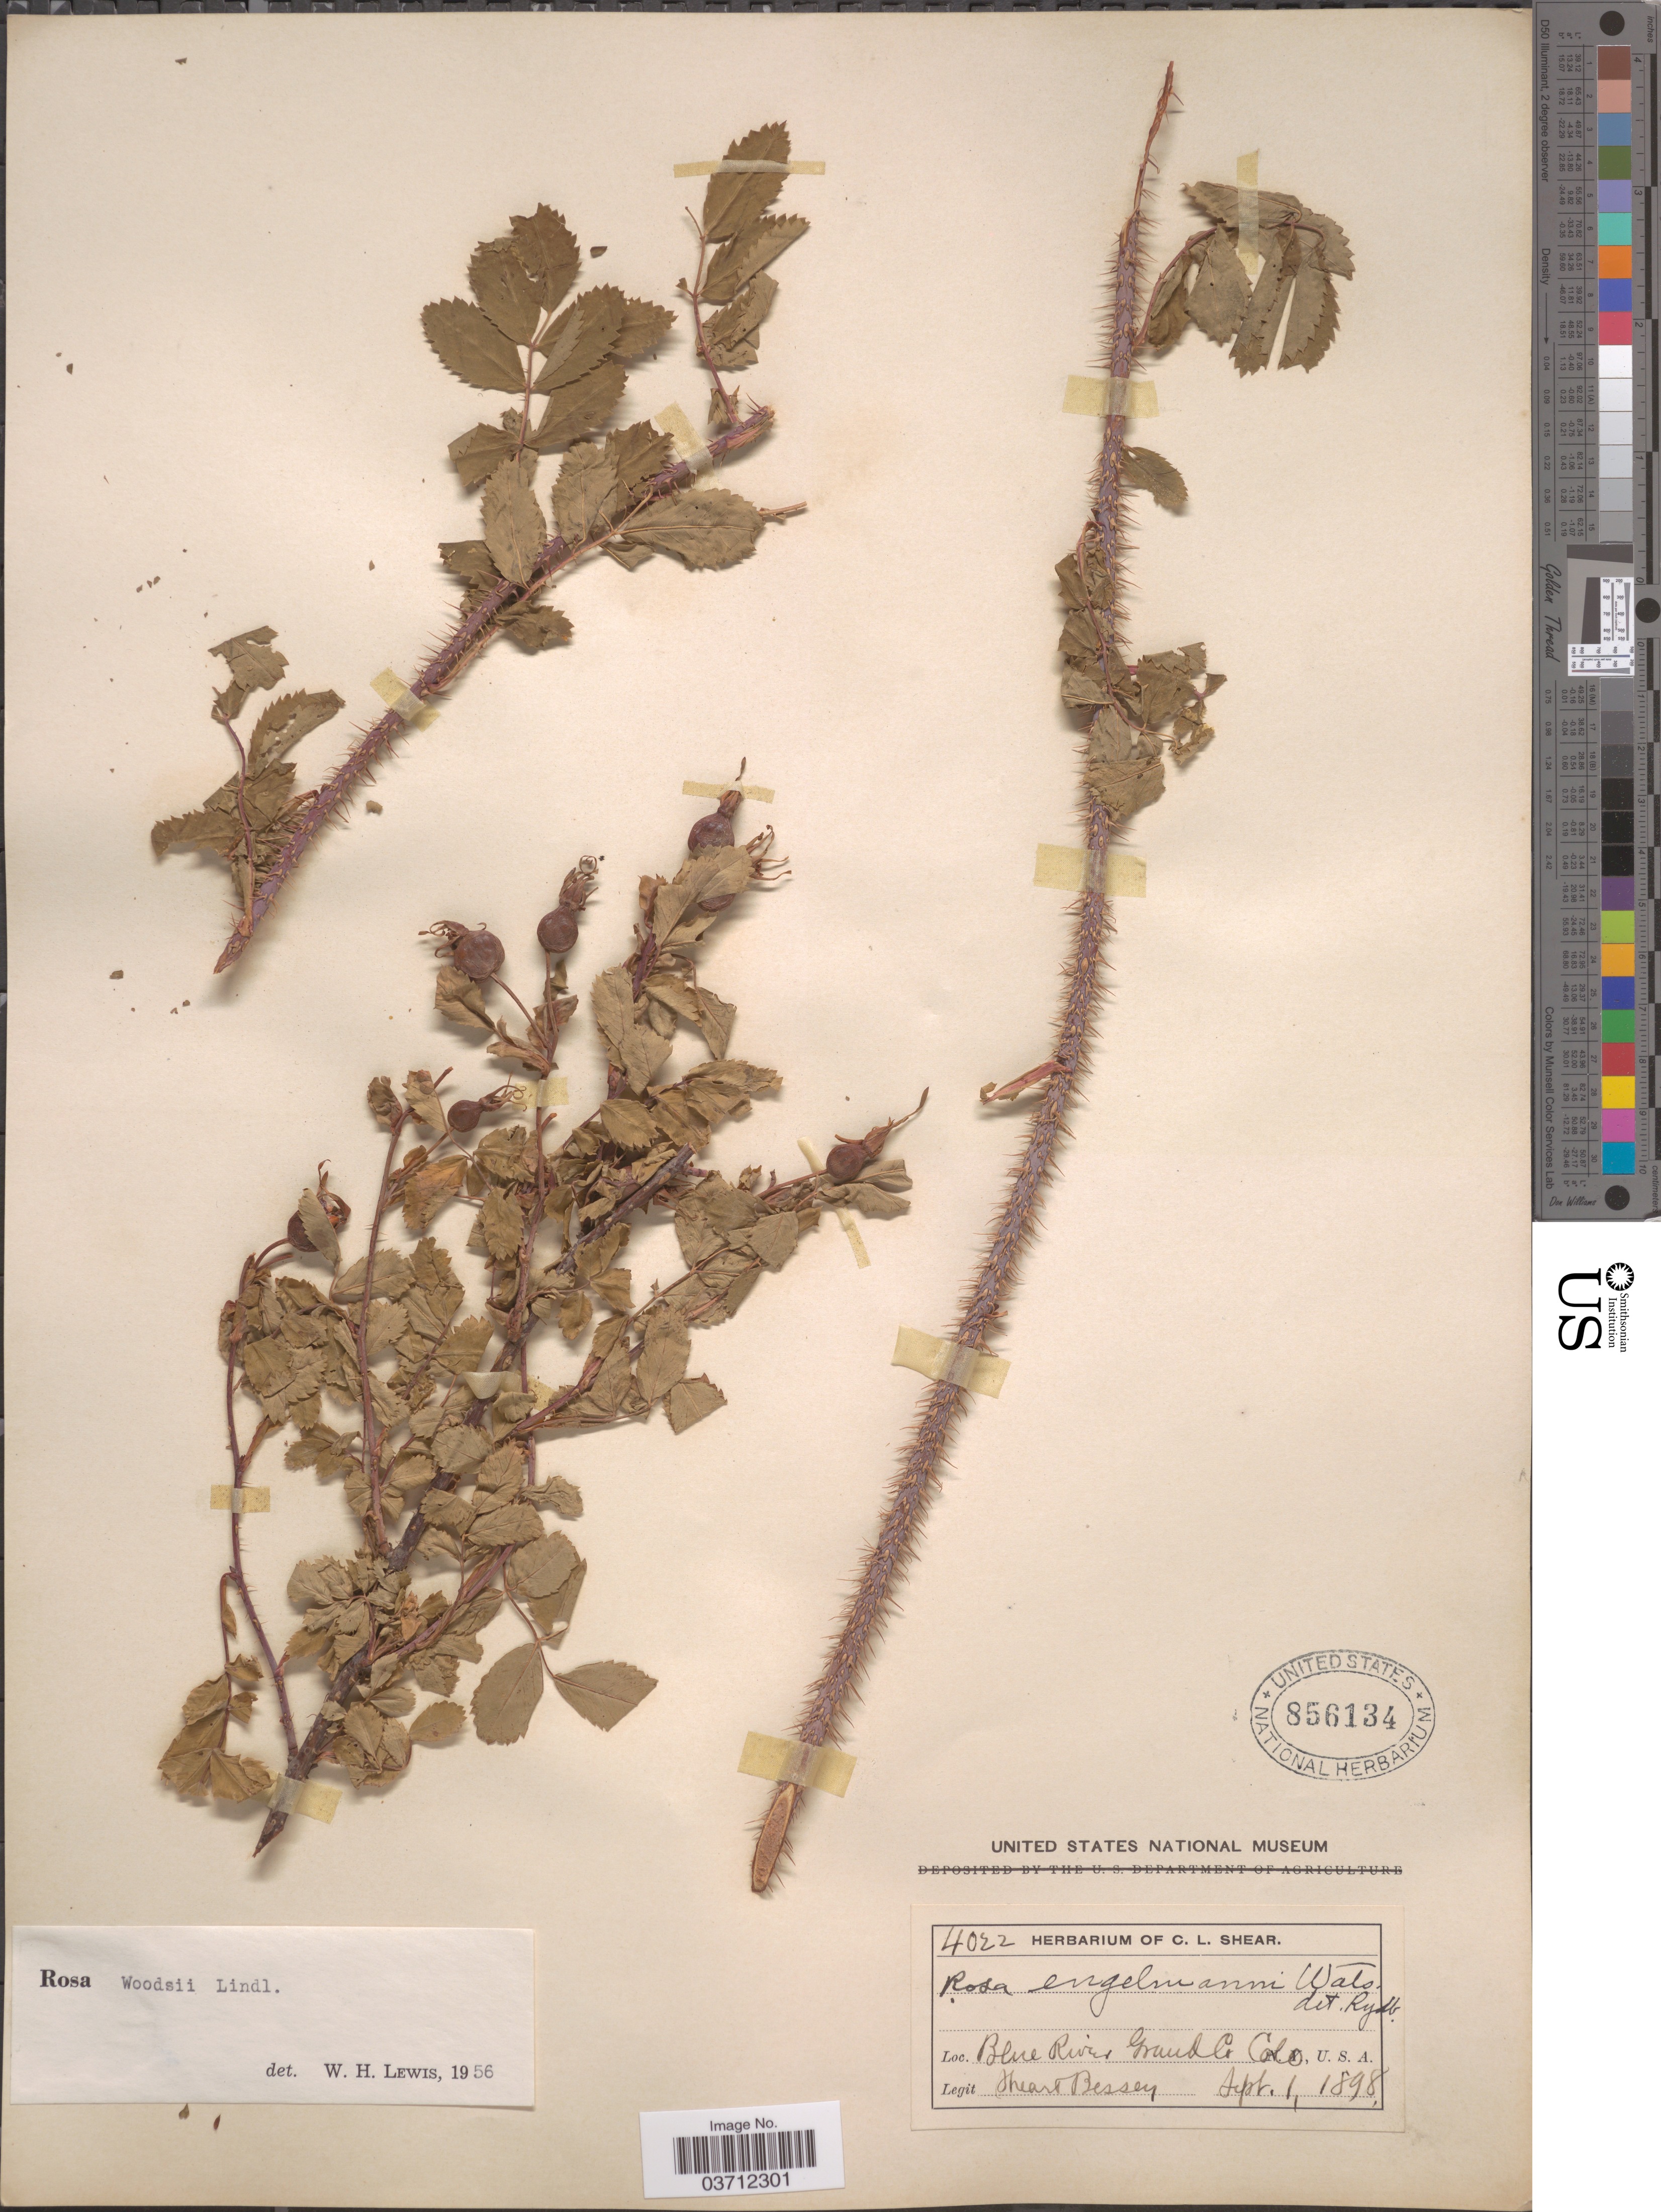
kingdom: Plantae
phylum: Tracheophyta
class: Magnoliopsida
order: Rosales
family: Rosaceae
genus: Rosa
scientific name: Rosa woodsii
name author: Lindl.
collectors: C. L. Shear & -. Bessey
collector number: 4022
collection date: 1898-09-01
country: United States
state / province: Colorado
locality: Blue River, Grand Co.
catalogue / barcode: US 856134